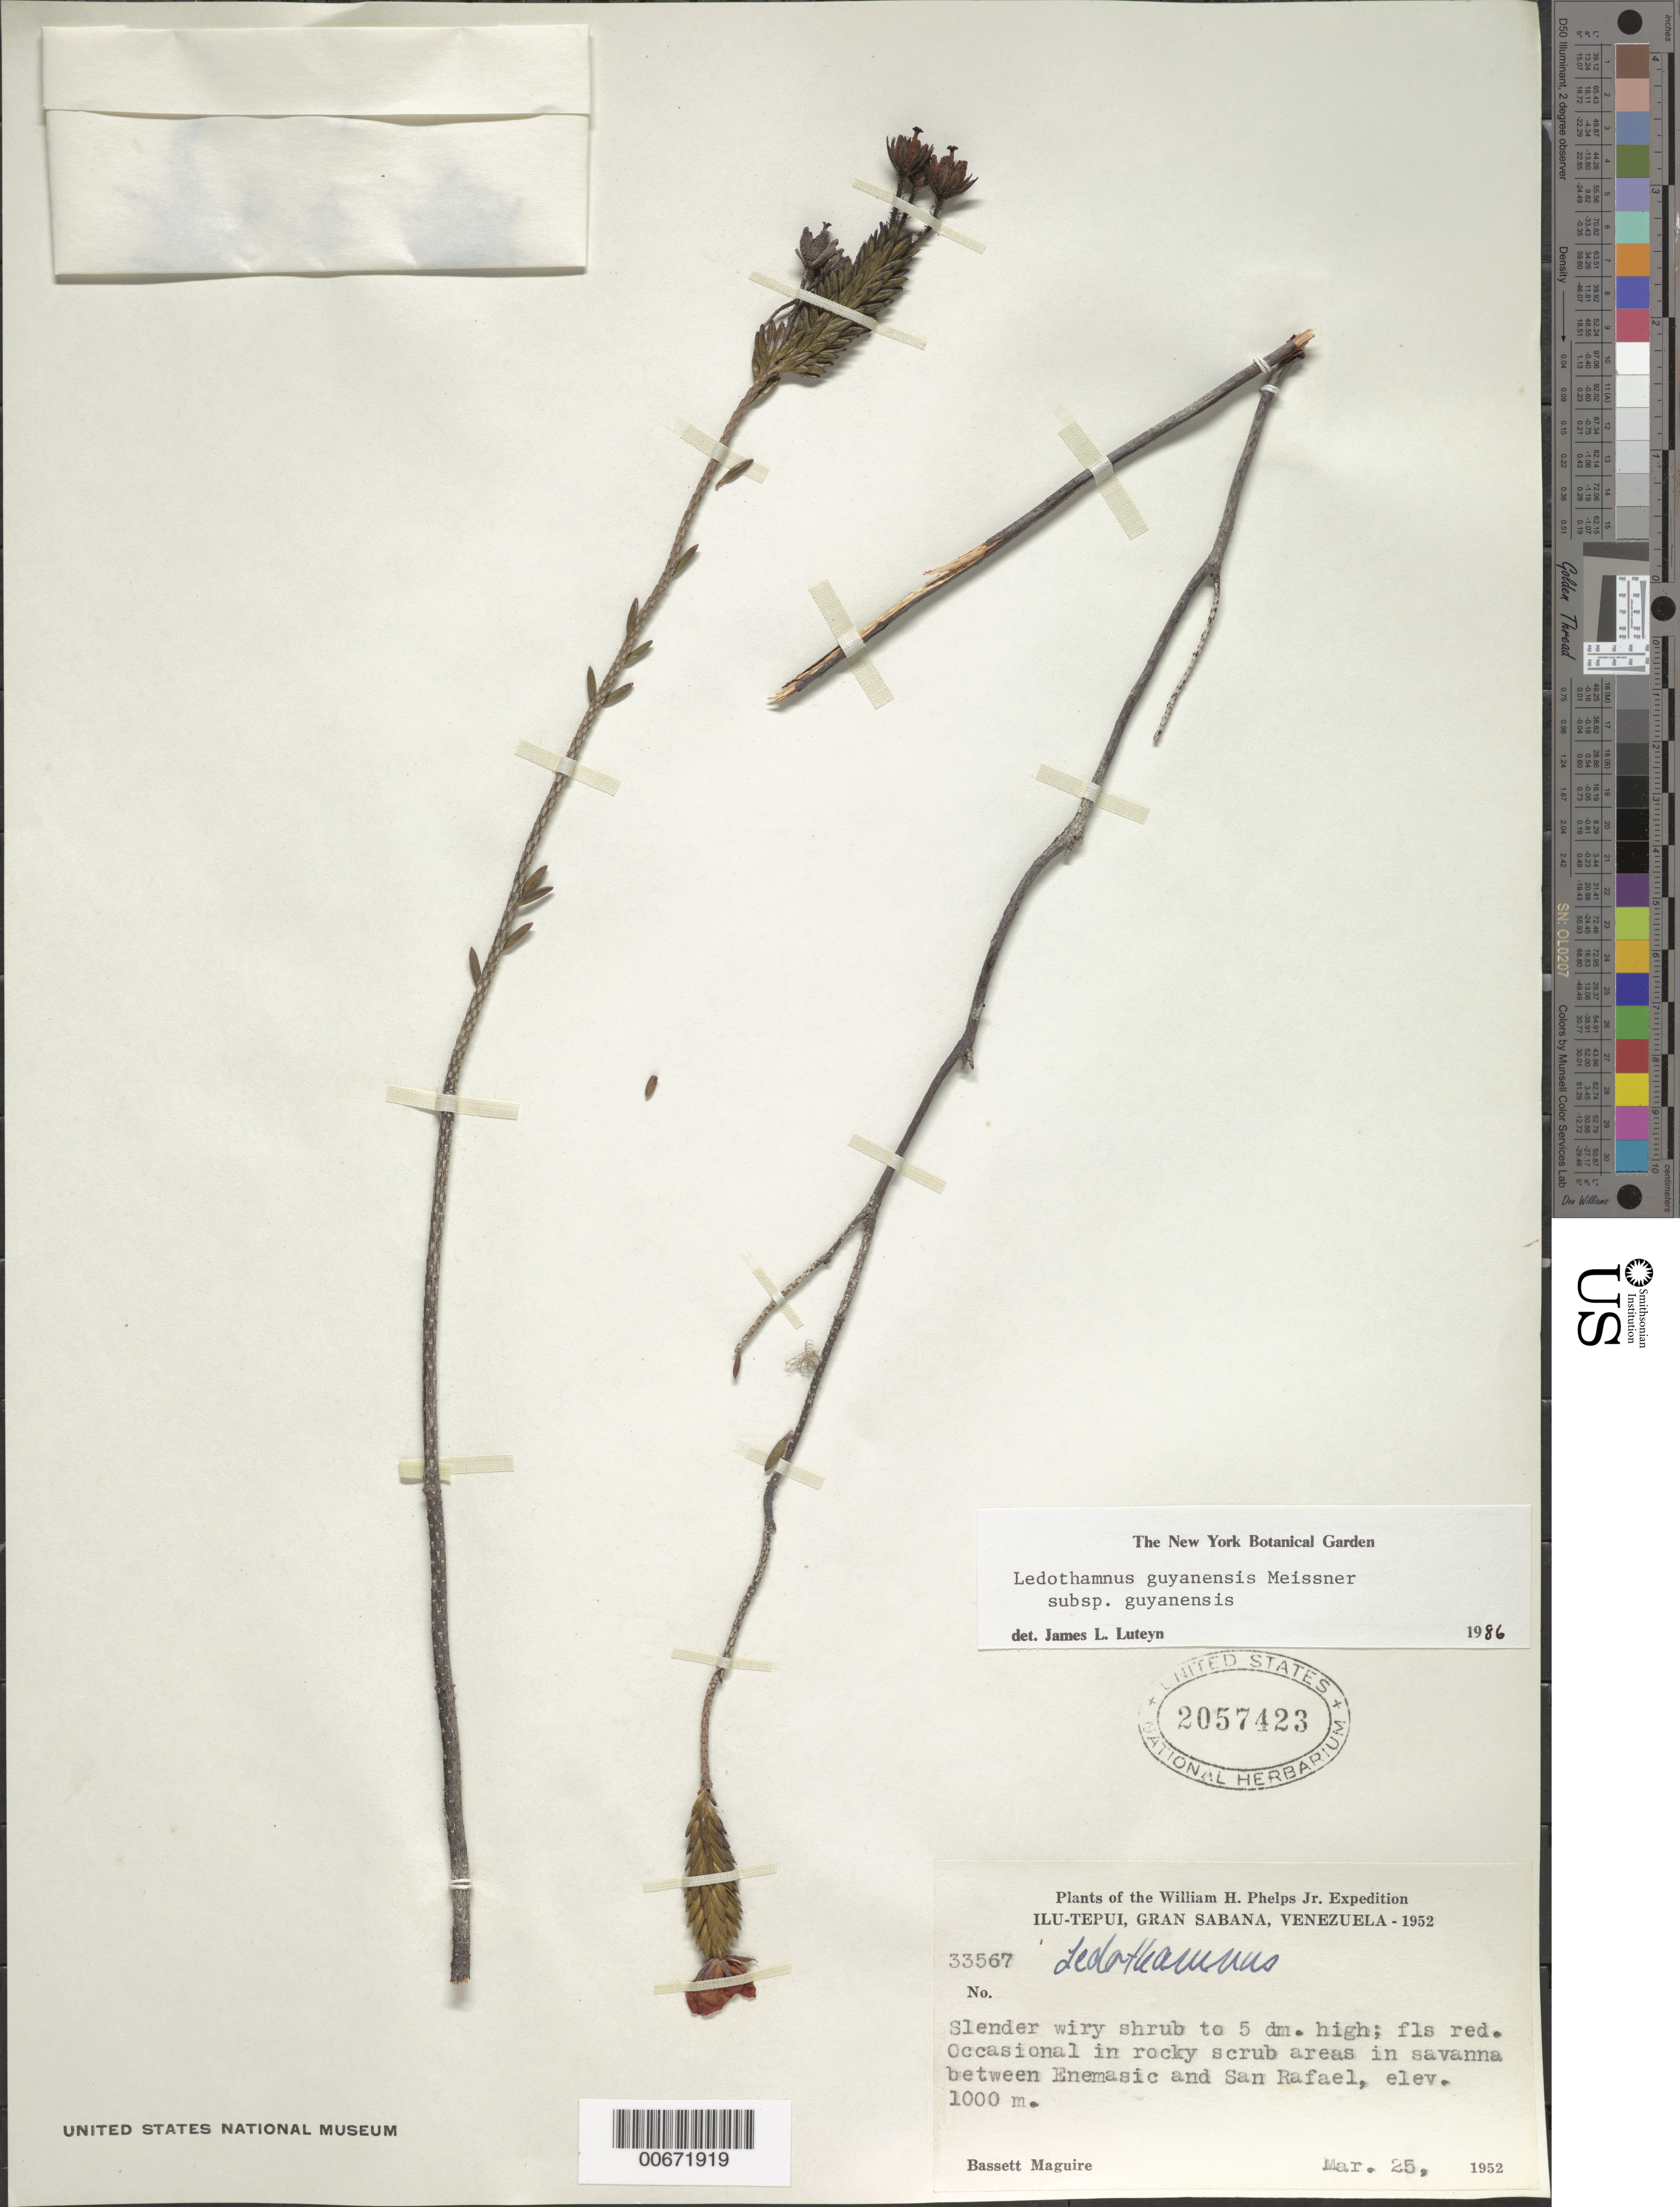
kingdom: Plantae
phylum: Tracheophyta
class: Magnoliopsida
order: Ericales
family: Ericaceae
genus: Ledothamnus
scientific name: Ledothamnus guyanensis subsp. guyanensis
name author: Meisn.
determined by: Luteyn, J. L.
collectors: B. Maguire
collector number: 33567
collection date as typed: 25-Mar-52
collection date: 1952-03-25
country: Venezuela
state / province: Bolívar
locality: Gran Sabana, Ilu-tepuí, between San Rafael and Enemasic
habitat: Rocky scrub areas in savanna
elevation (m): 1000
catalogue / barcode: US 2057423